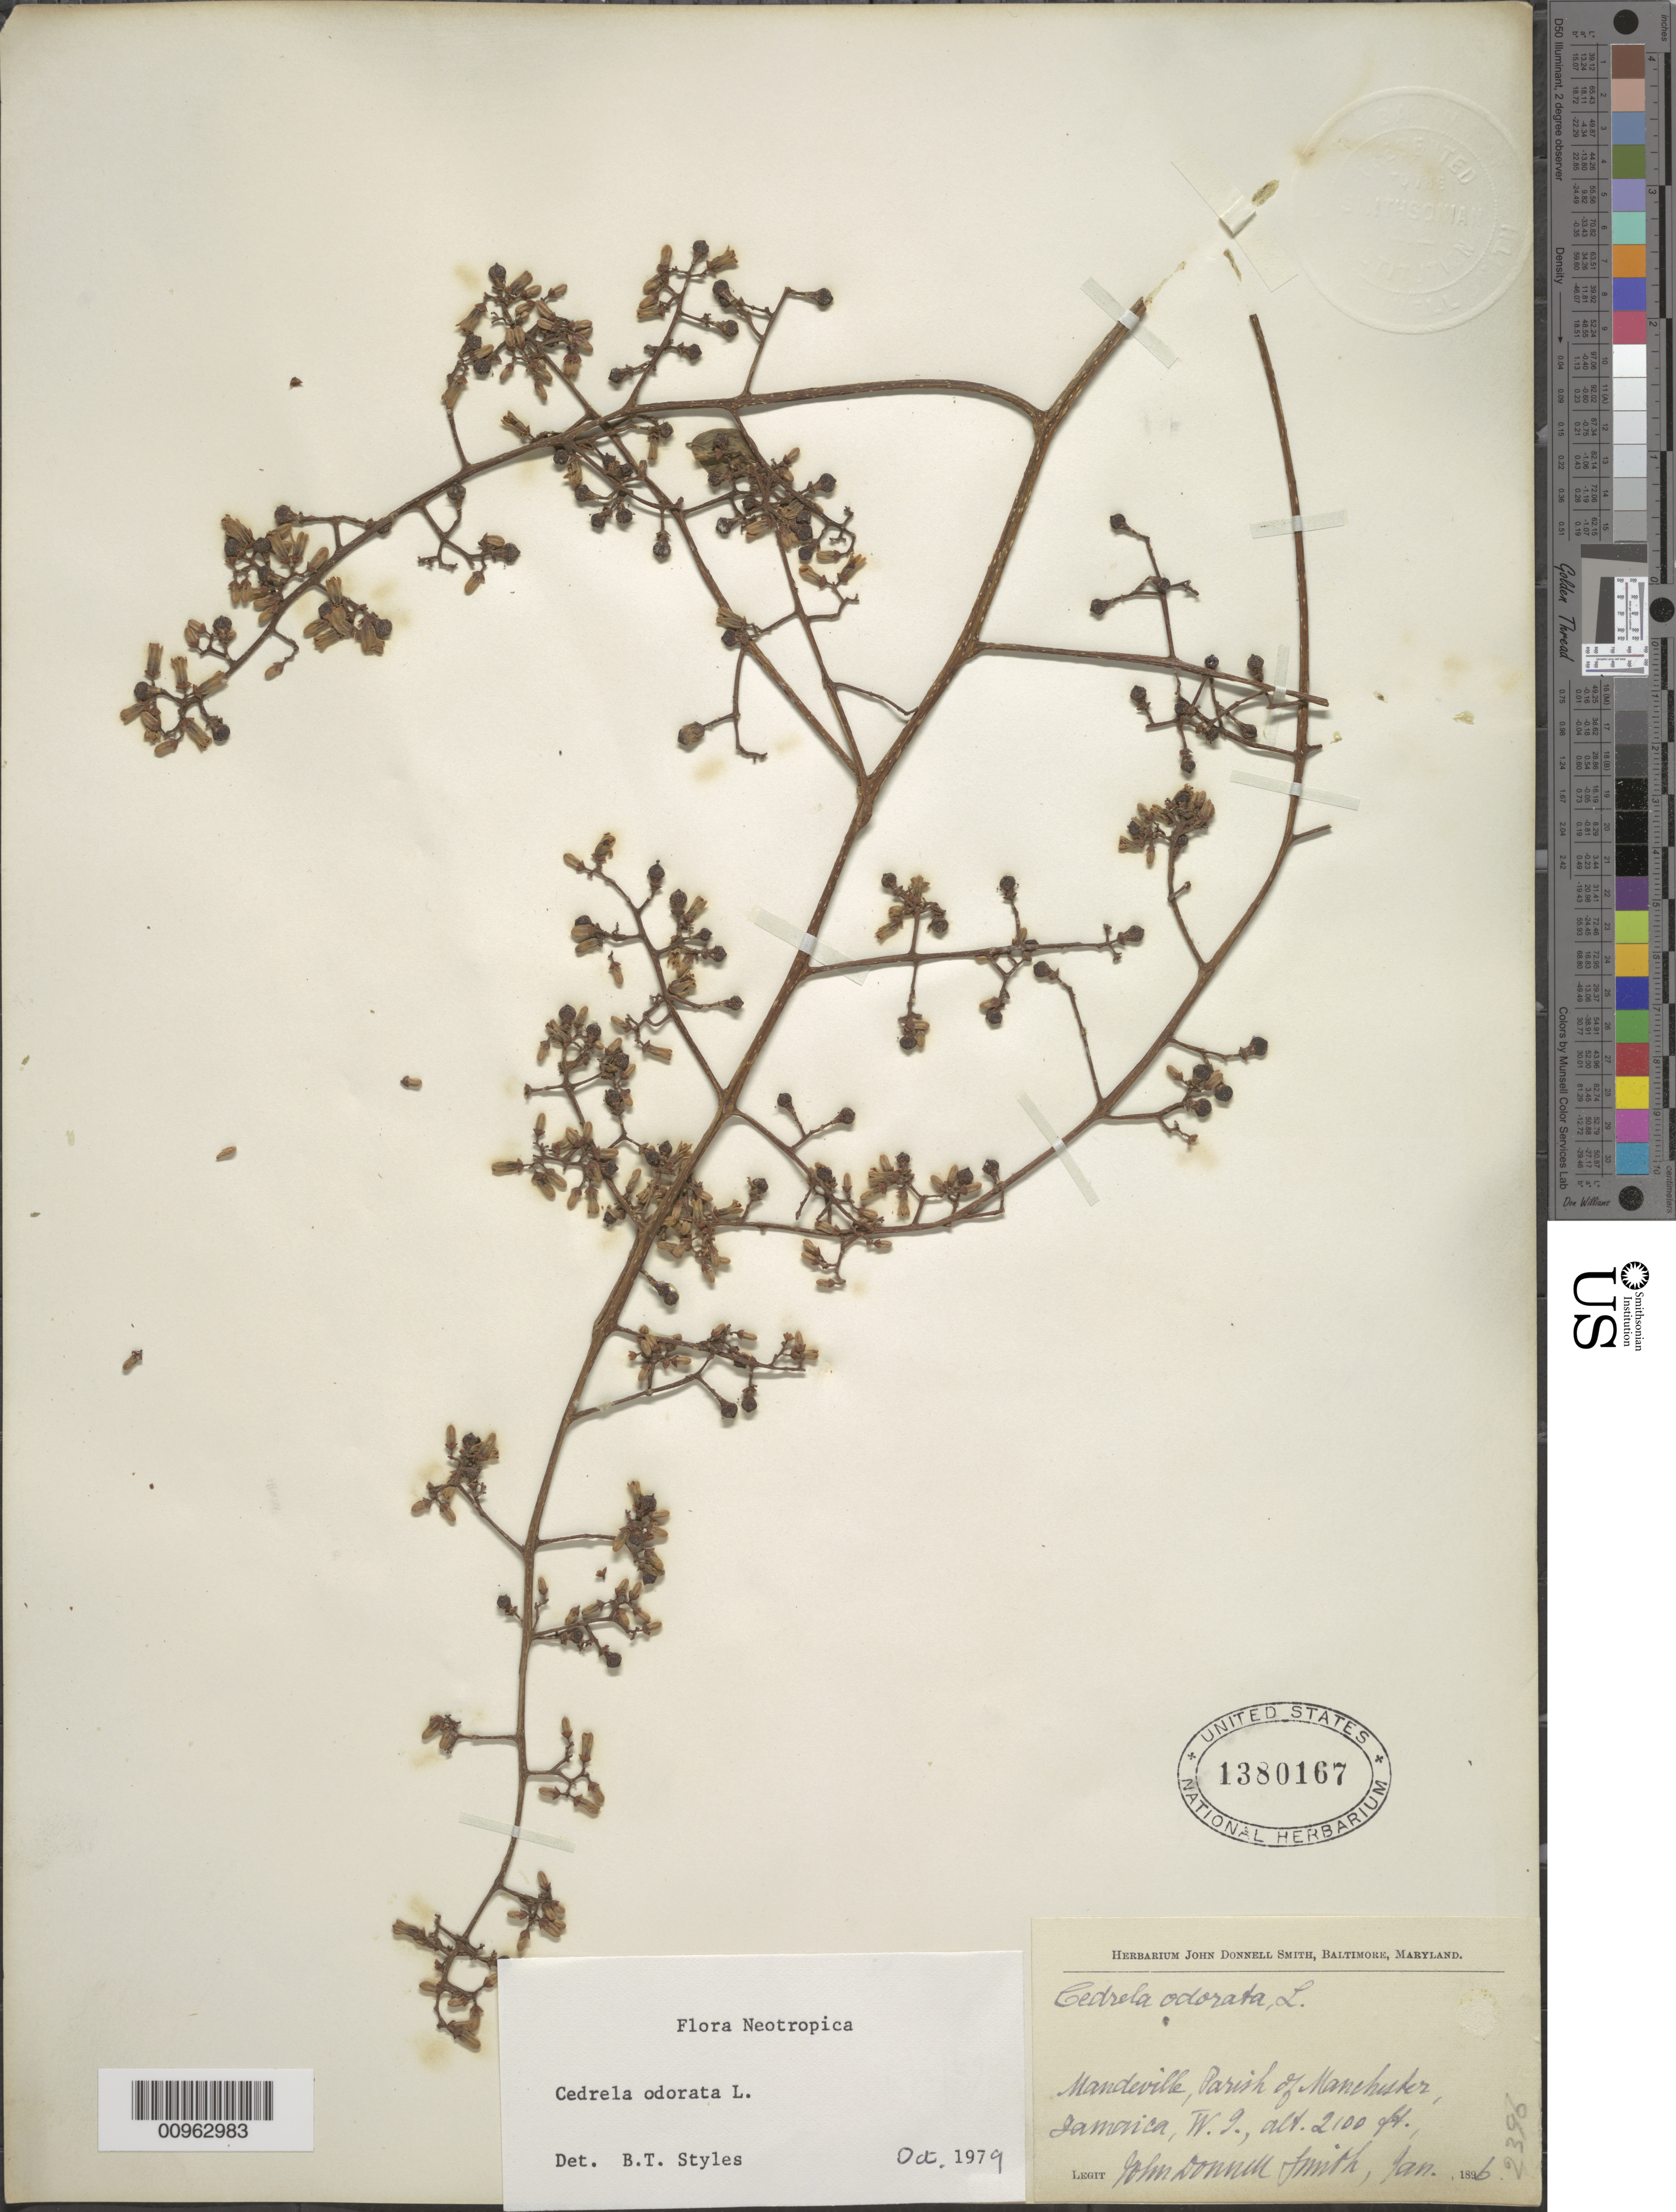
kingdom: Plantae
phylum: Tracheophyta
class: Magnoliopsida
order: Sapindales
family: Meliaceae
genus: Cedrela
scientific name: Cedrela odorata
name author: L.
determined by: Styles, B. T.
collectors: J. Donnell Smith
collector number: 2396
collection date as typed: Jan 1896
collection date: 1896-01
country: Jamaica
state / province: Manchester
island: Jamaica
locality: Mandeville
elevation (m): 640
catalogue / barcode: US 1380167